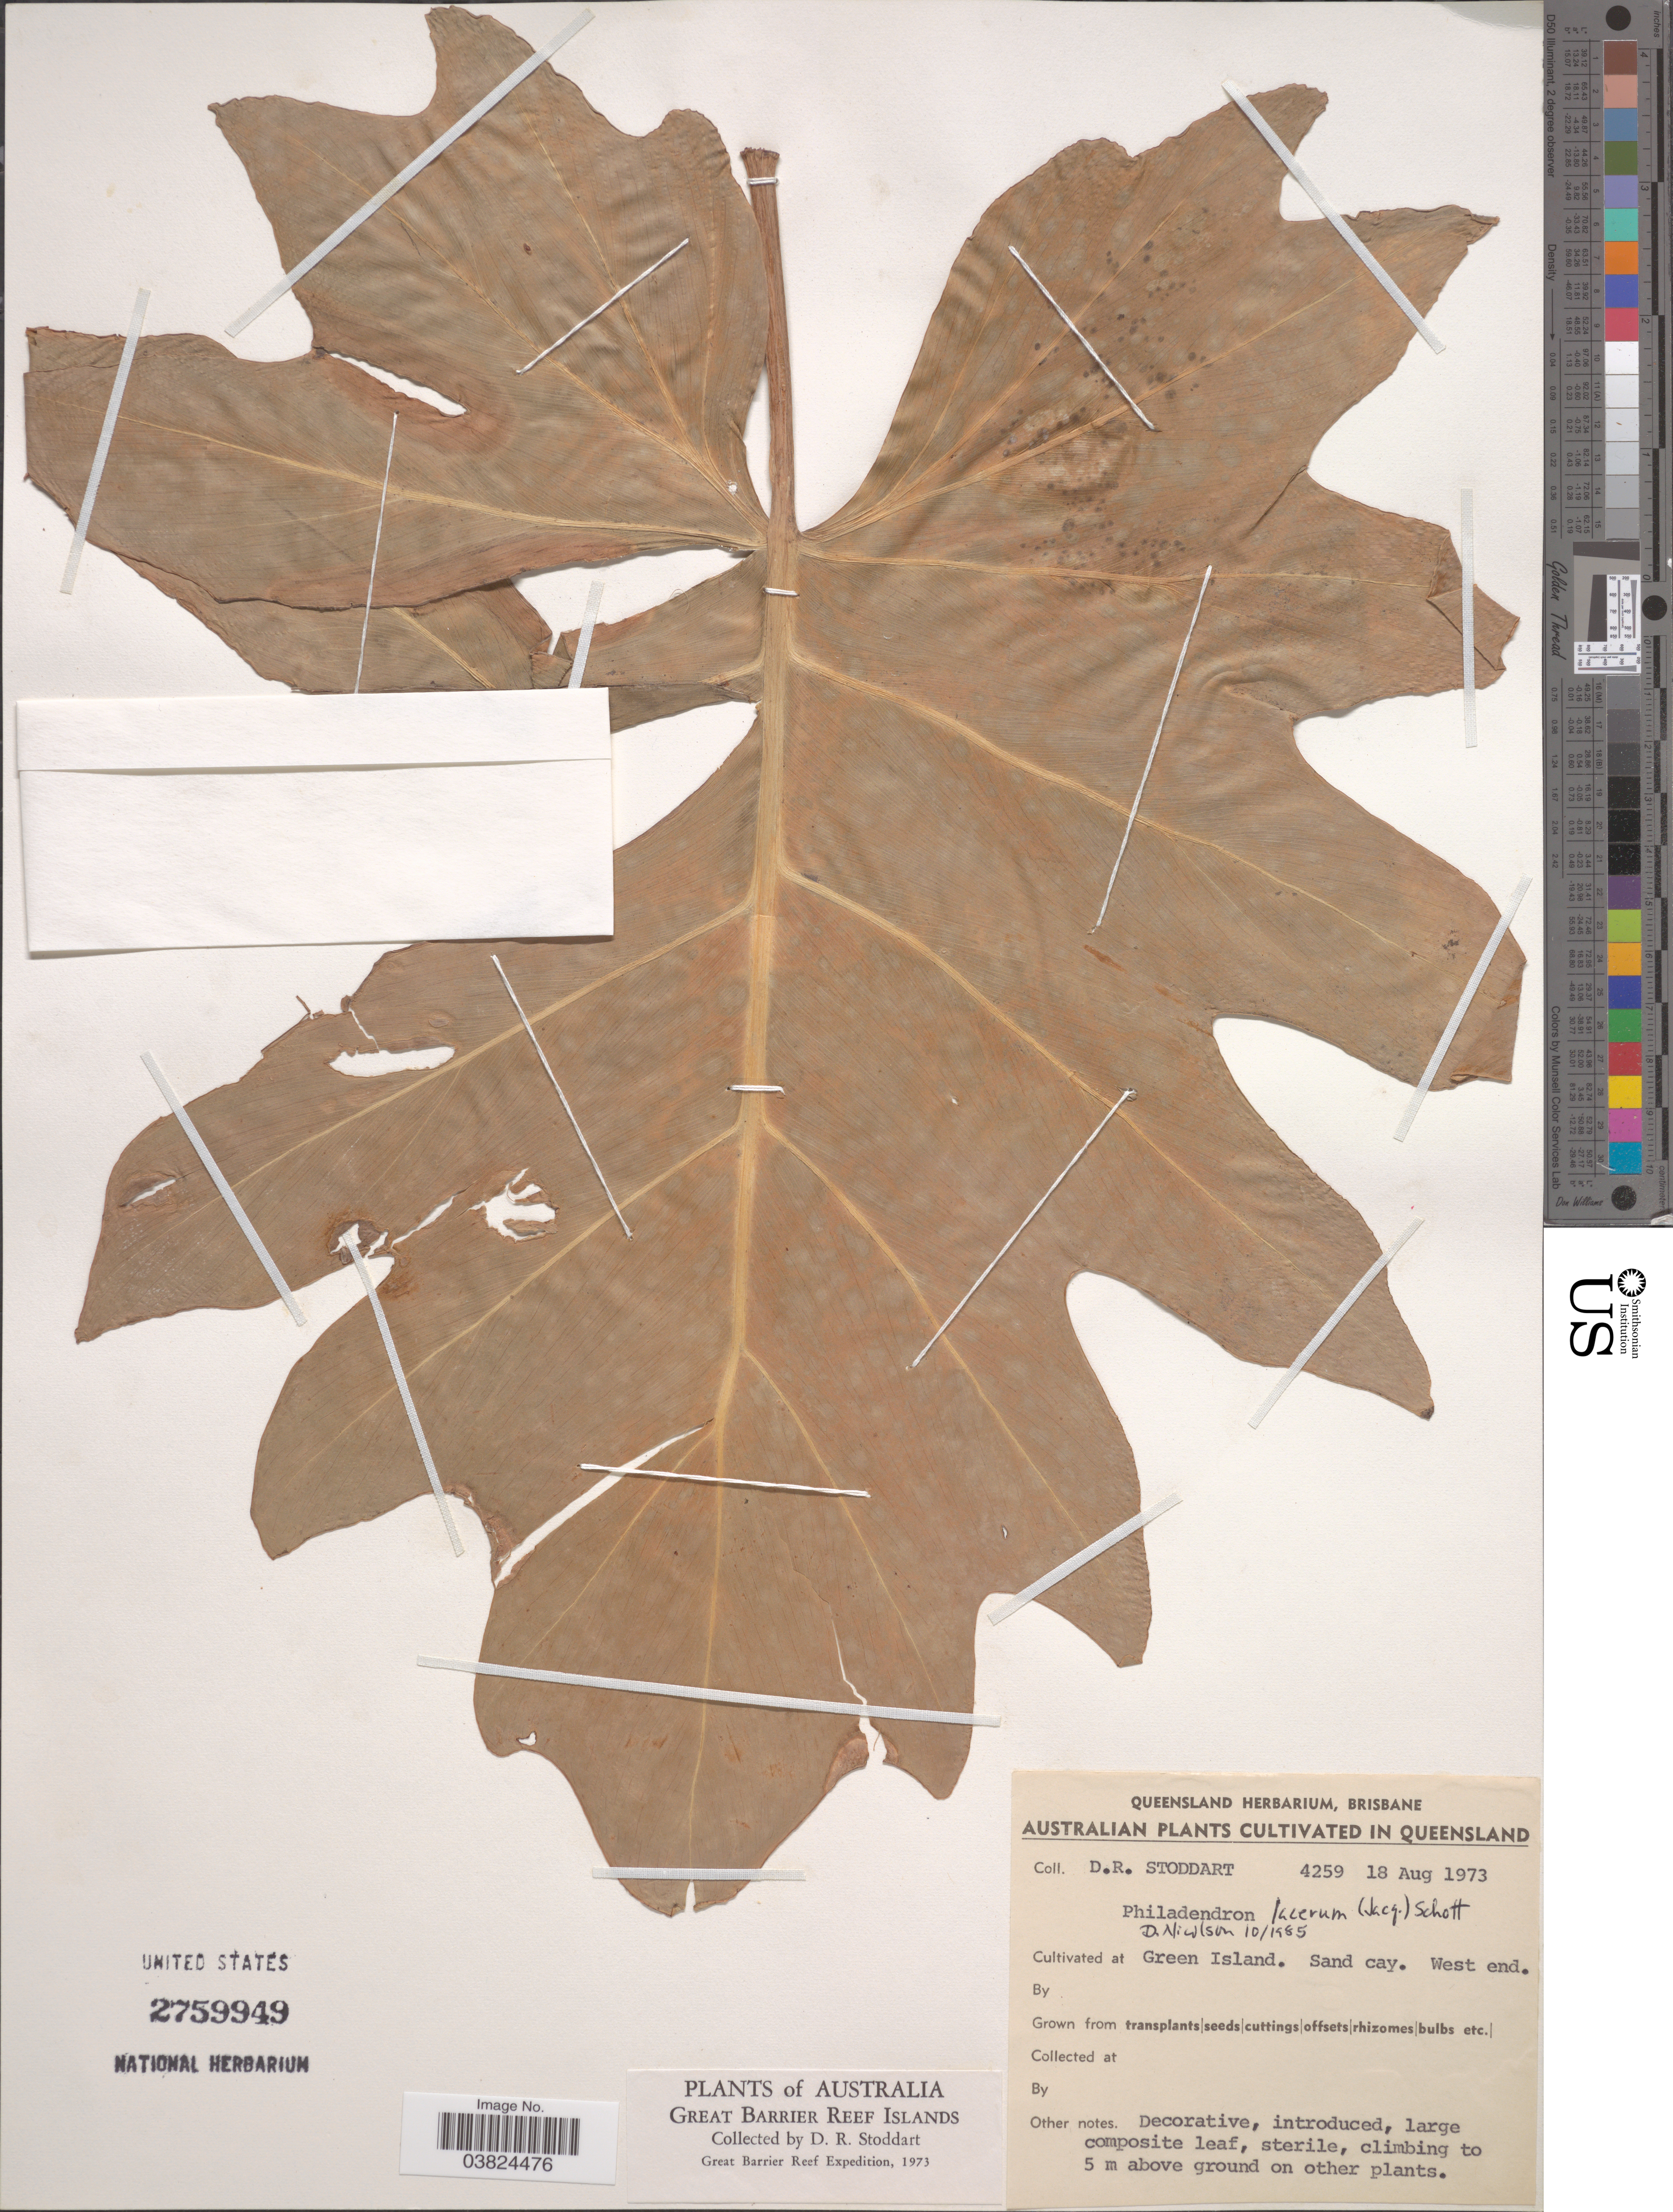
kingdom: Plantae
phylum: Tracheophyta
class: Liliopsida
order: Alismatales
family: Araceae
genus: Philodendron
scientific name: Philodendron lacerum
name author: (Jacq.) Schott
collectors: D. R. Stoddart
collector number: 4259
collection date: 1973-08-18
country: Australia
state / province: Queensland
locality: Green Island. West end.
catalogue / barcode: US 2759949